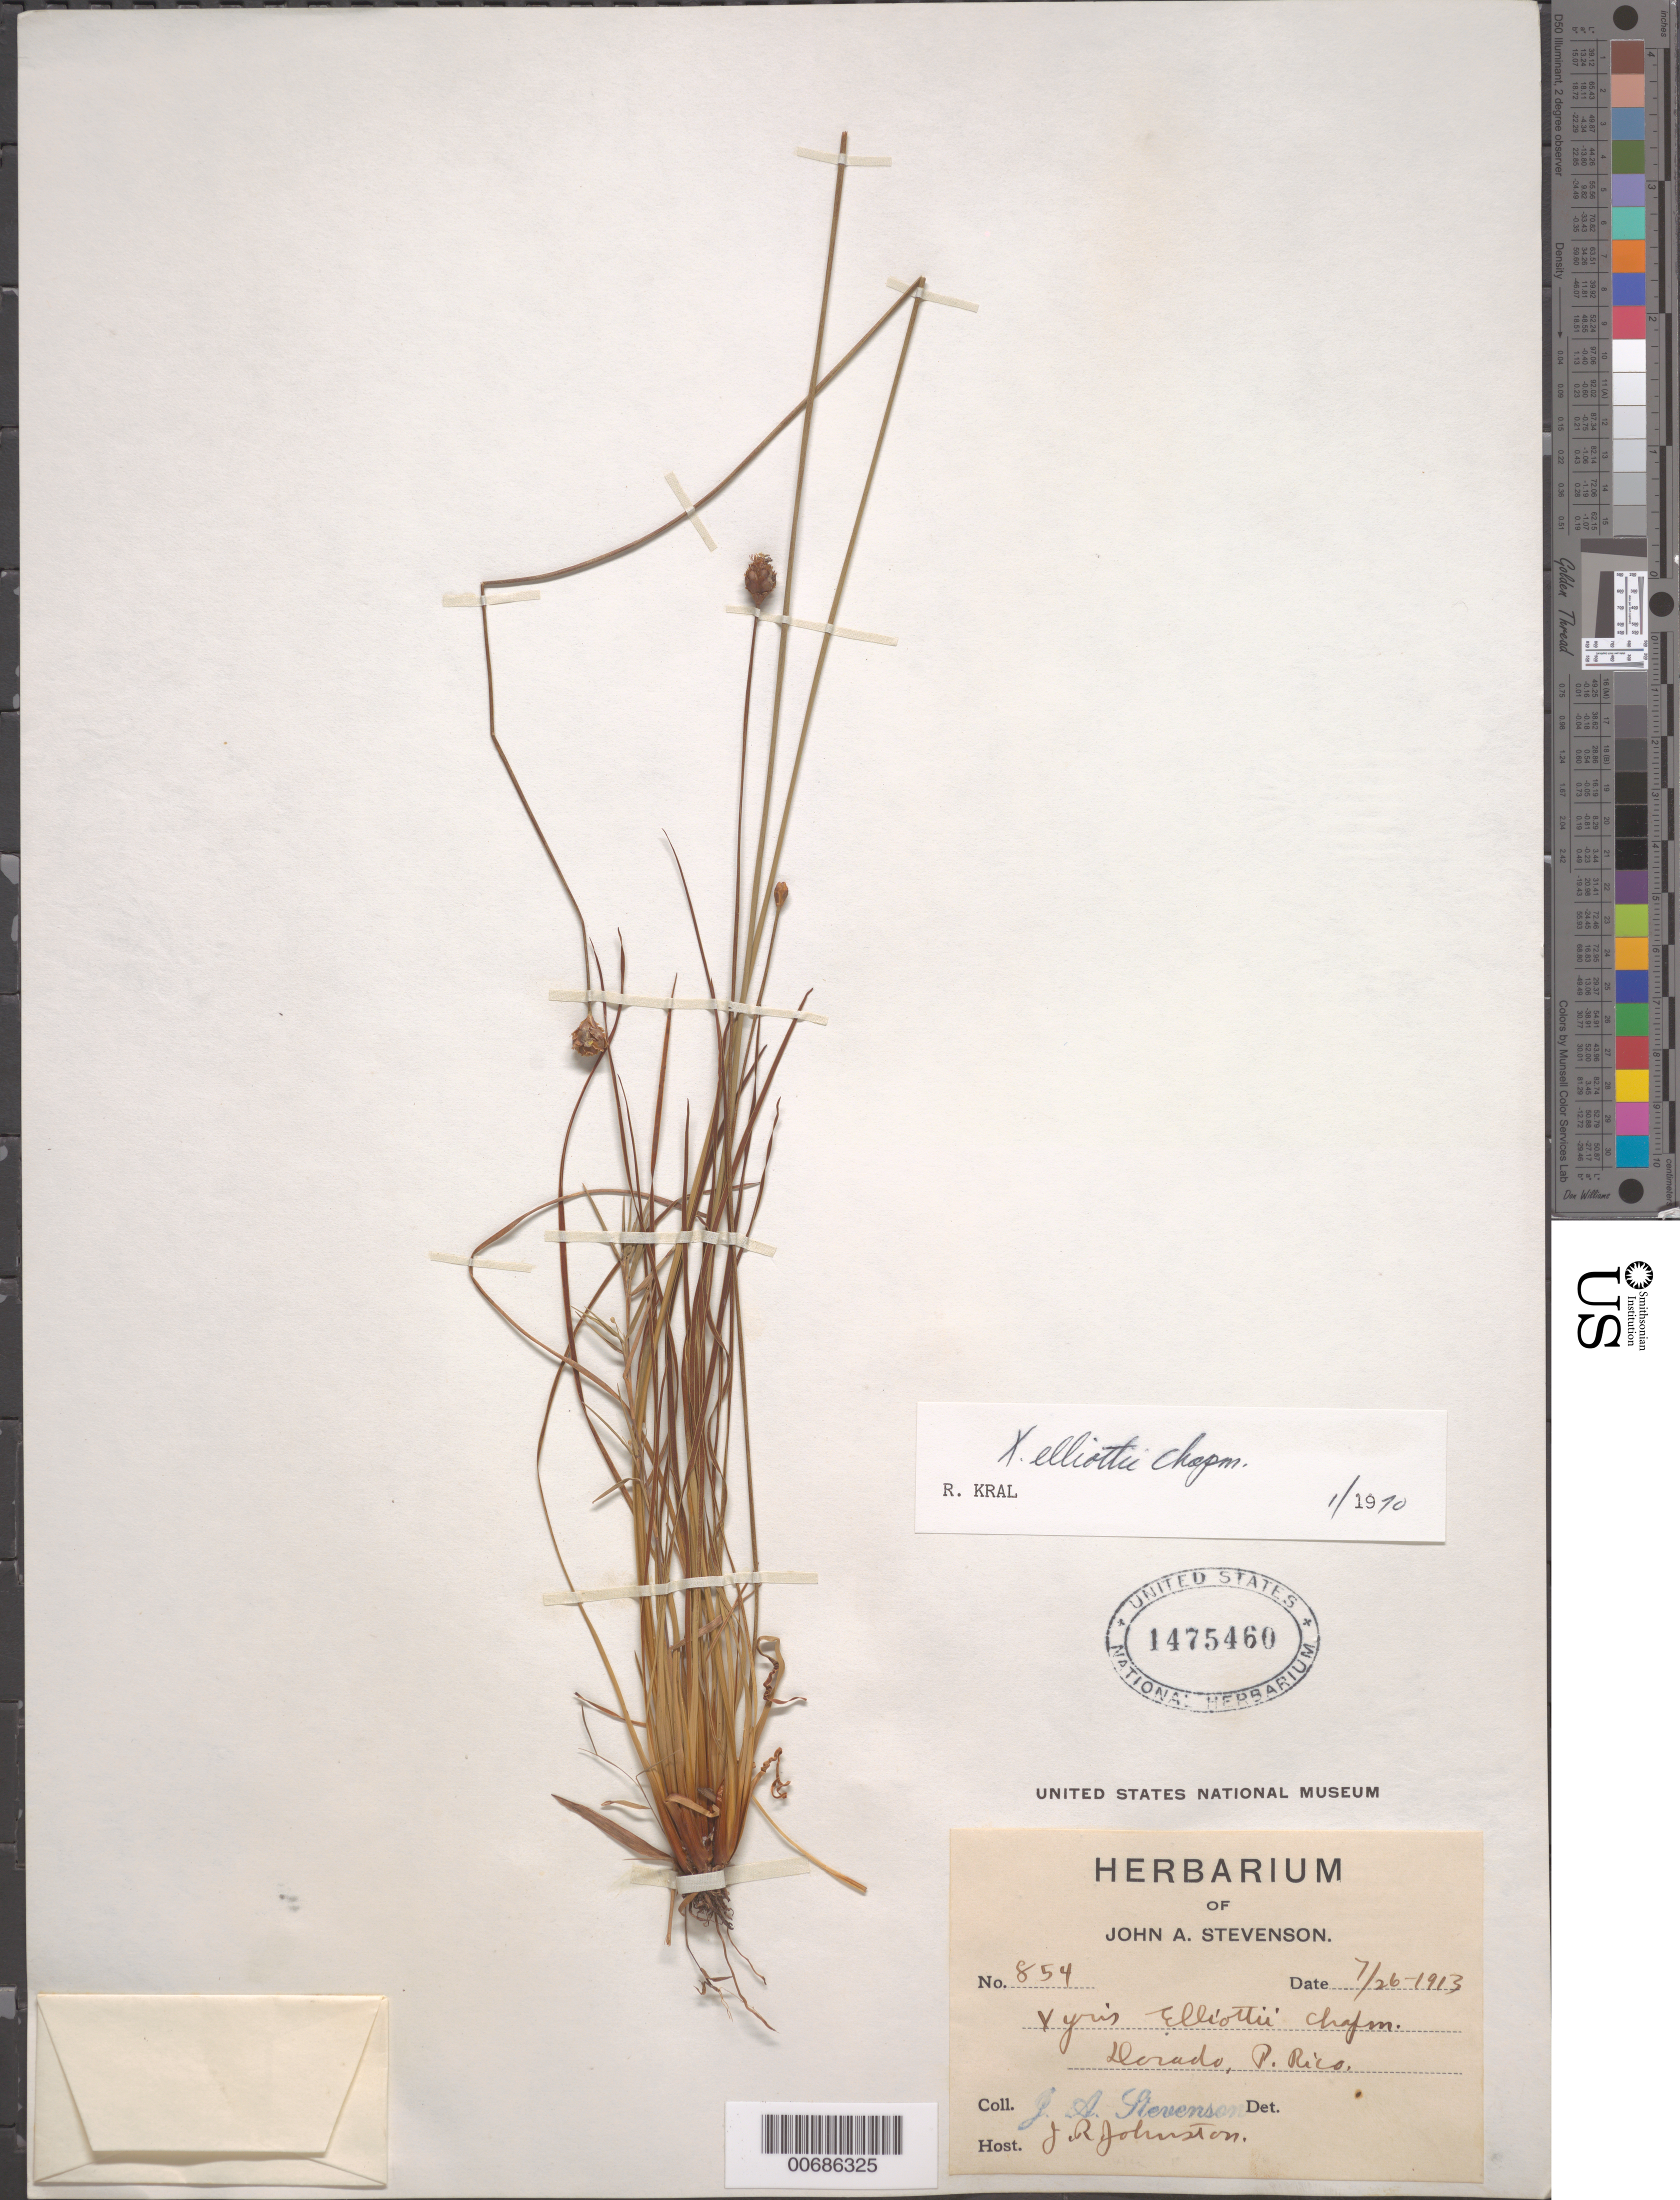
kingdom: Plantae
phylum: Tracheophyta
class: Liliopsida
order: Poales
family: Xyridaceae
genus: Xyris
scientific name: Xyris elliottii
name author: Chapm.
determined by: Kral, Robert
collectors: J. Stevenson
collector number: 854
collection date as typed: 26 Jul 1913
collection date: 1913-07-26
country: Puerto Rico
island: Greater Antilles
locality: Dorado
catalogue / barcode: US 1475460